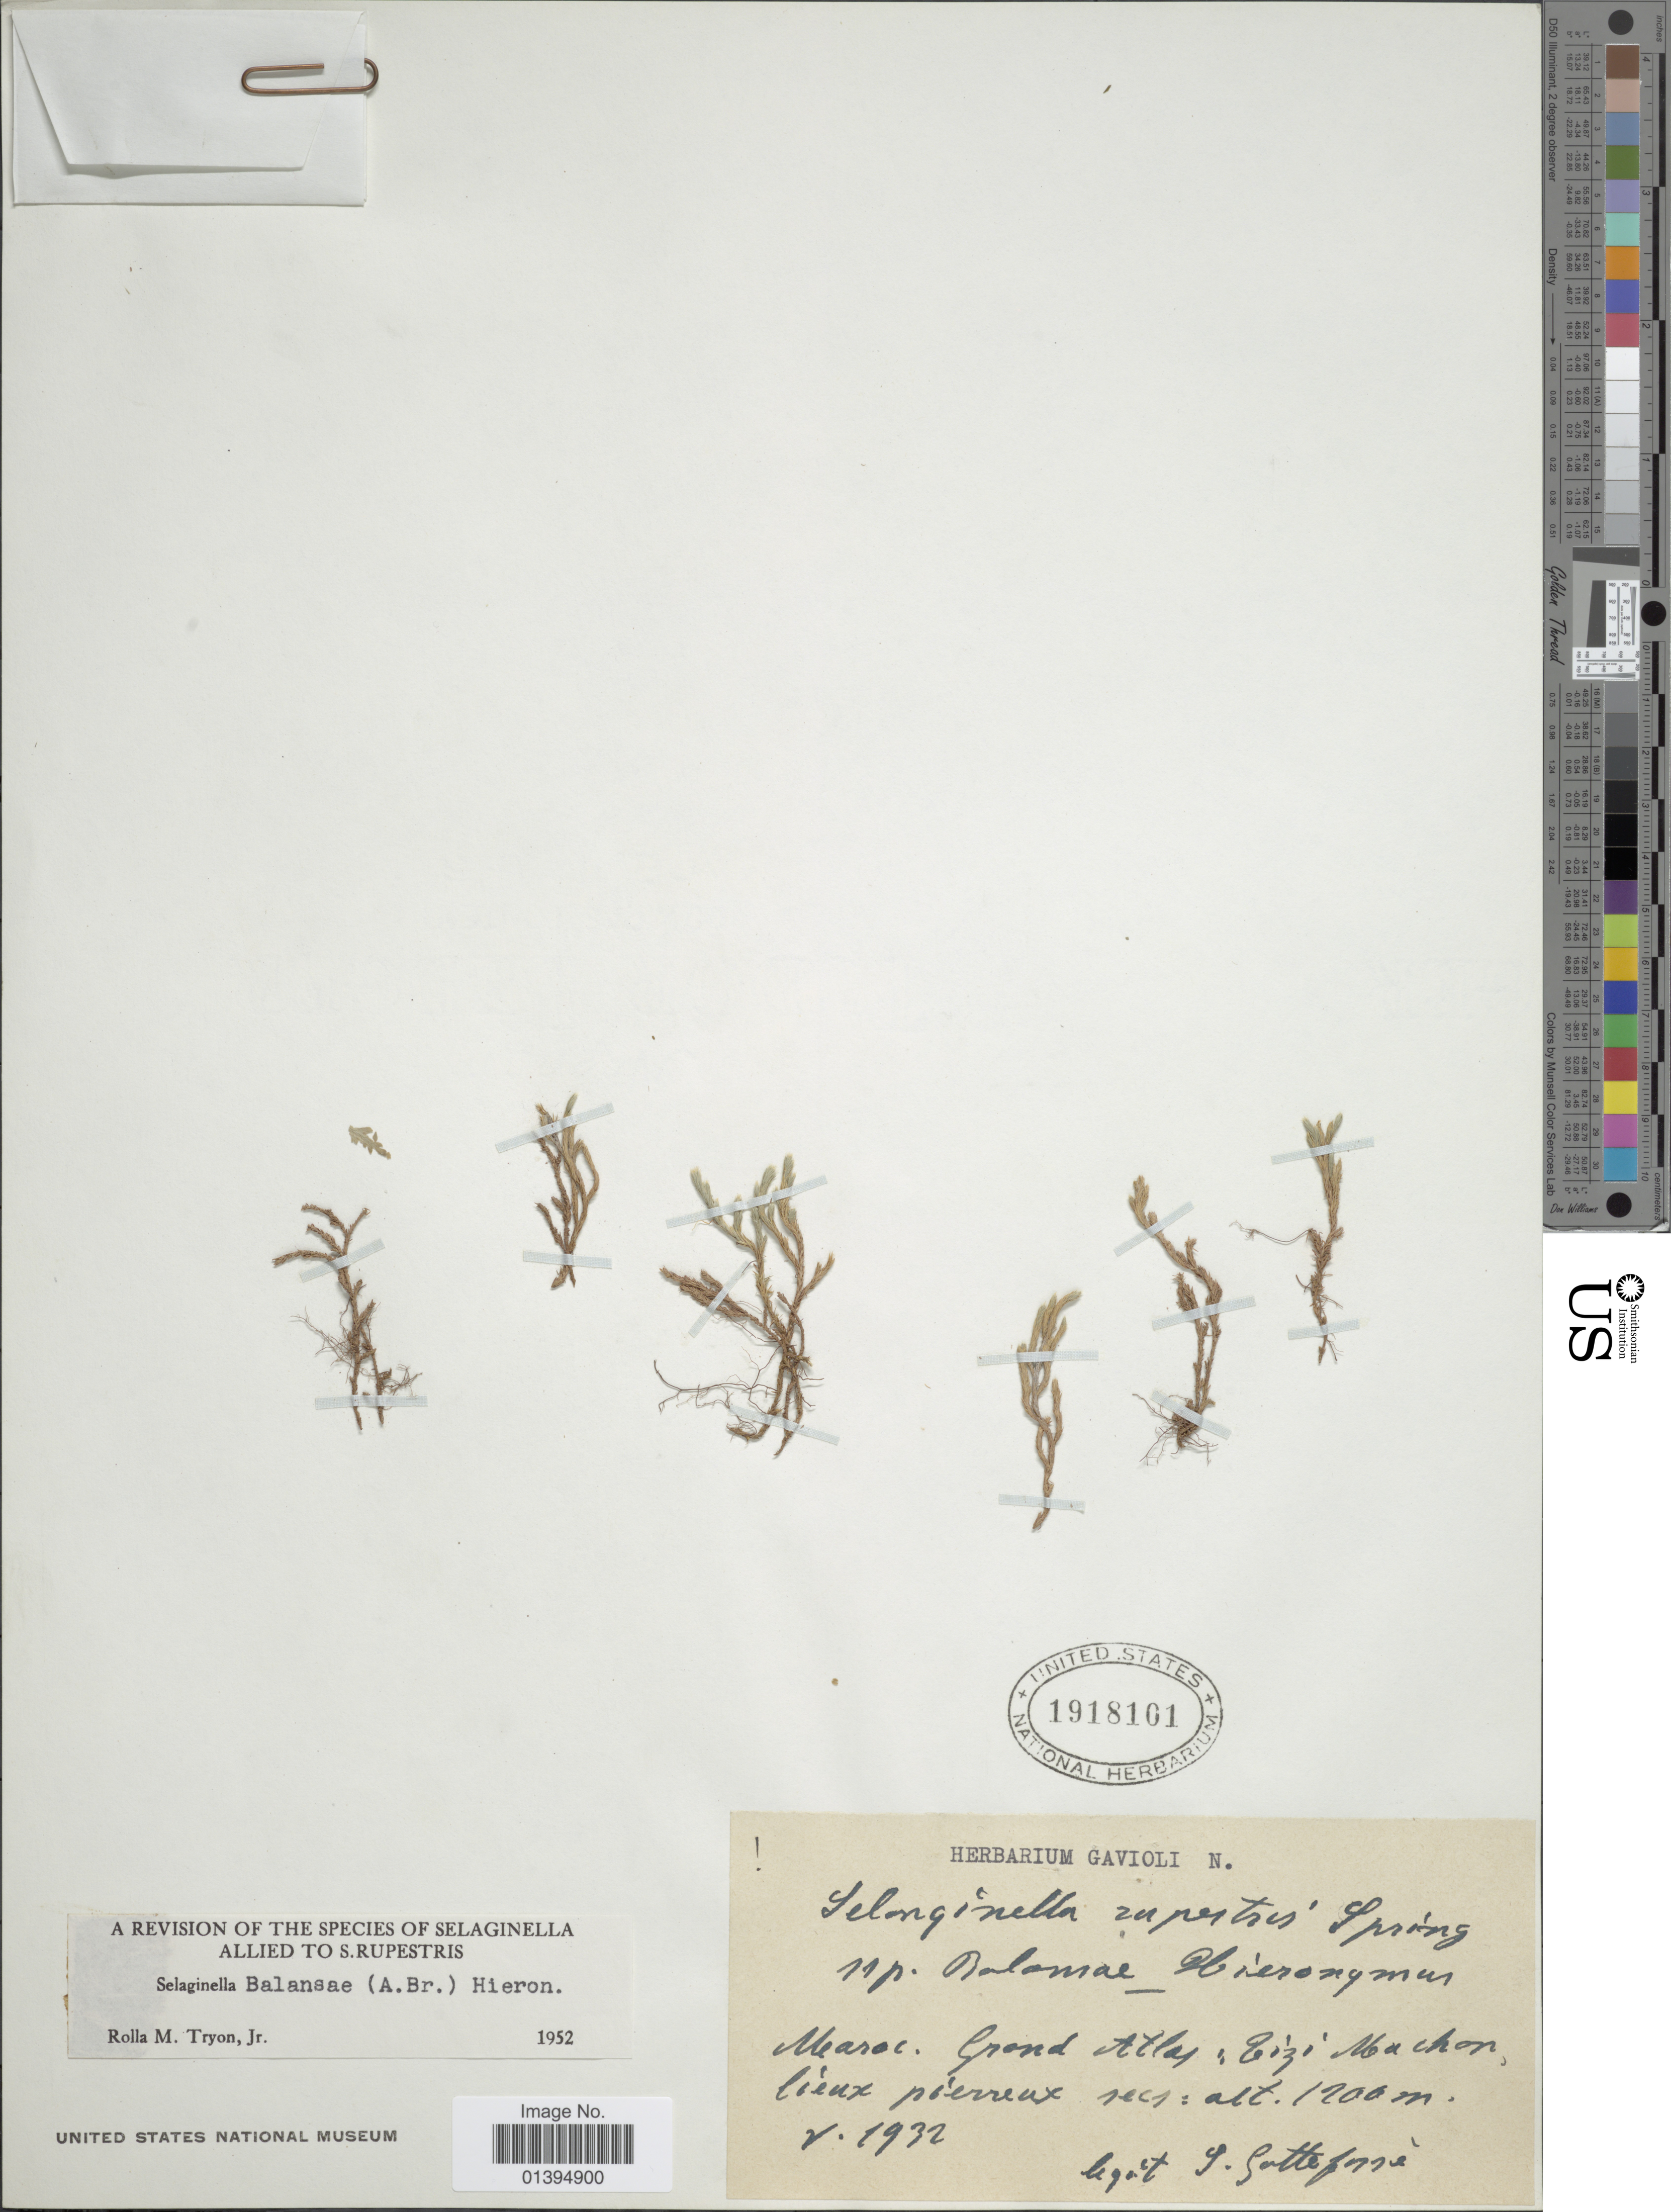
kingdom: Plantae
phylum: Tracheophyta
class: Lycopodiopsida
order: Selaginellales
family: Selaginellaceae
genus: Selaginella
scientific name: Selaginella balansae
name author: (A. Braun ex Kuhn) Hieron.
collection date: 1932-05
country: Morocco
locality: Maroc. Grand Atlas: Tizi Machou lieux pierreux secs.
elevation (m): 1200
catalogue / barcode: US 1918101